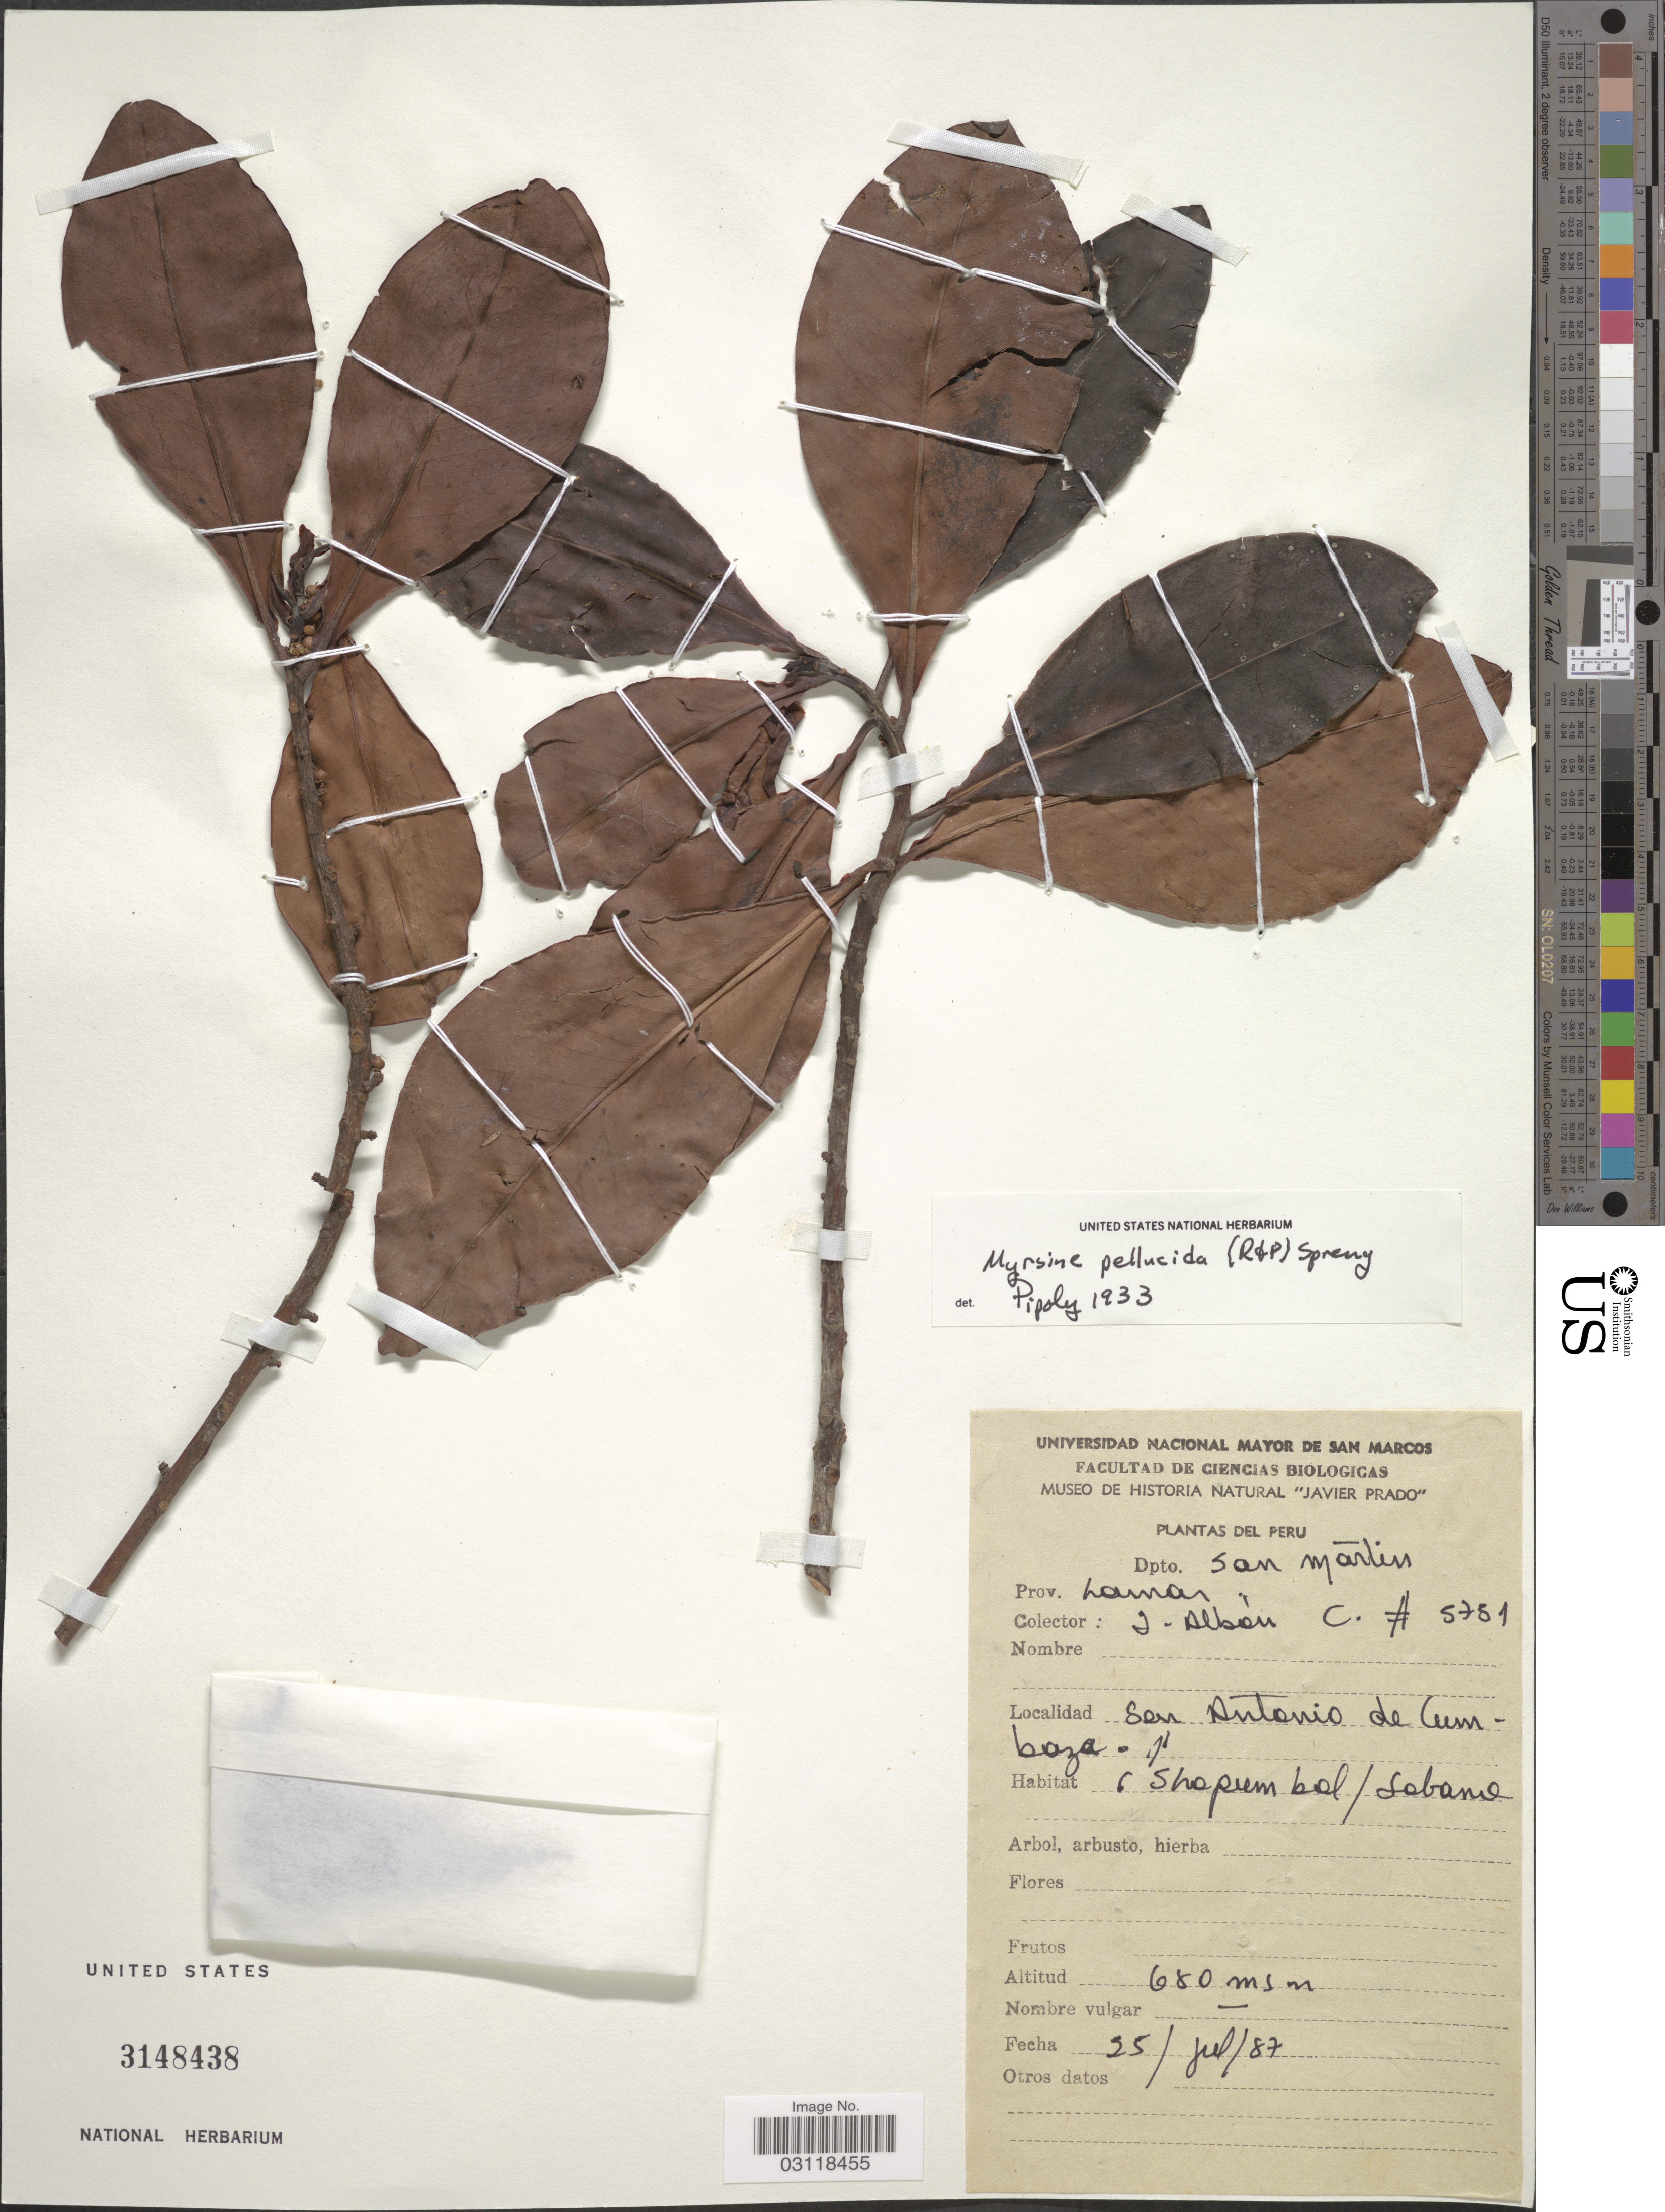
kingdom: Plantae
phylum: Tracheophyta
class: Magnoliopsida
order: Ericales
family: Primulaceae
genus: Rapanea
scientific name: Rapanea pellucida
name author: (Ruiz & Pav.) Mez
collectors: J. Alban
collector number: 5751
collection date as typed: Transcribed d/m/y: 25/7/87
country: Peru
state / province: San Martín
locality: Dpto. San Martin. Prov. Lamar. San Antonio de Cumbazo.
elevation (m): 680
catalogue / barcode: US 3148438